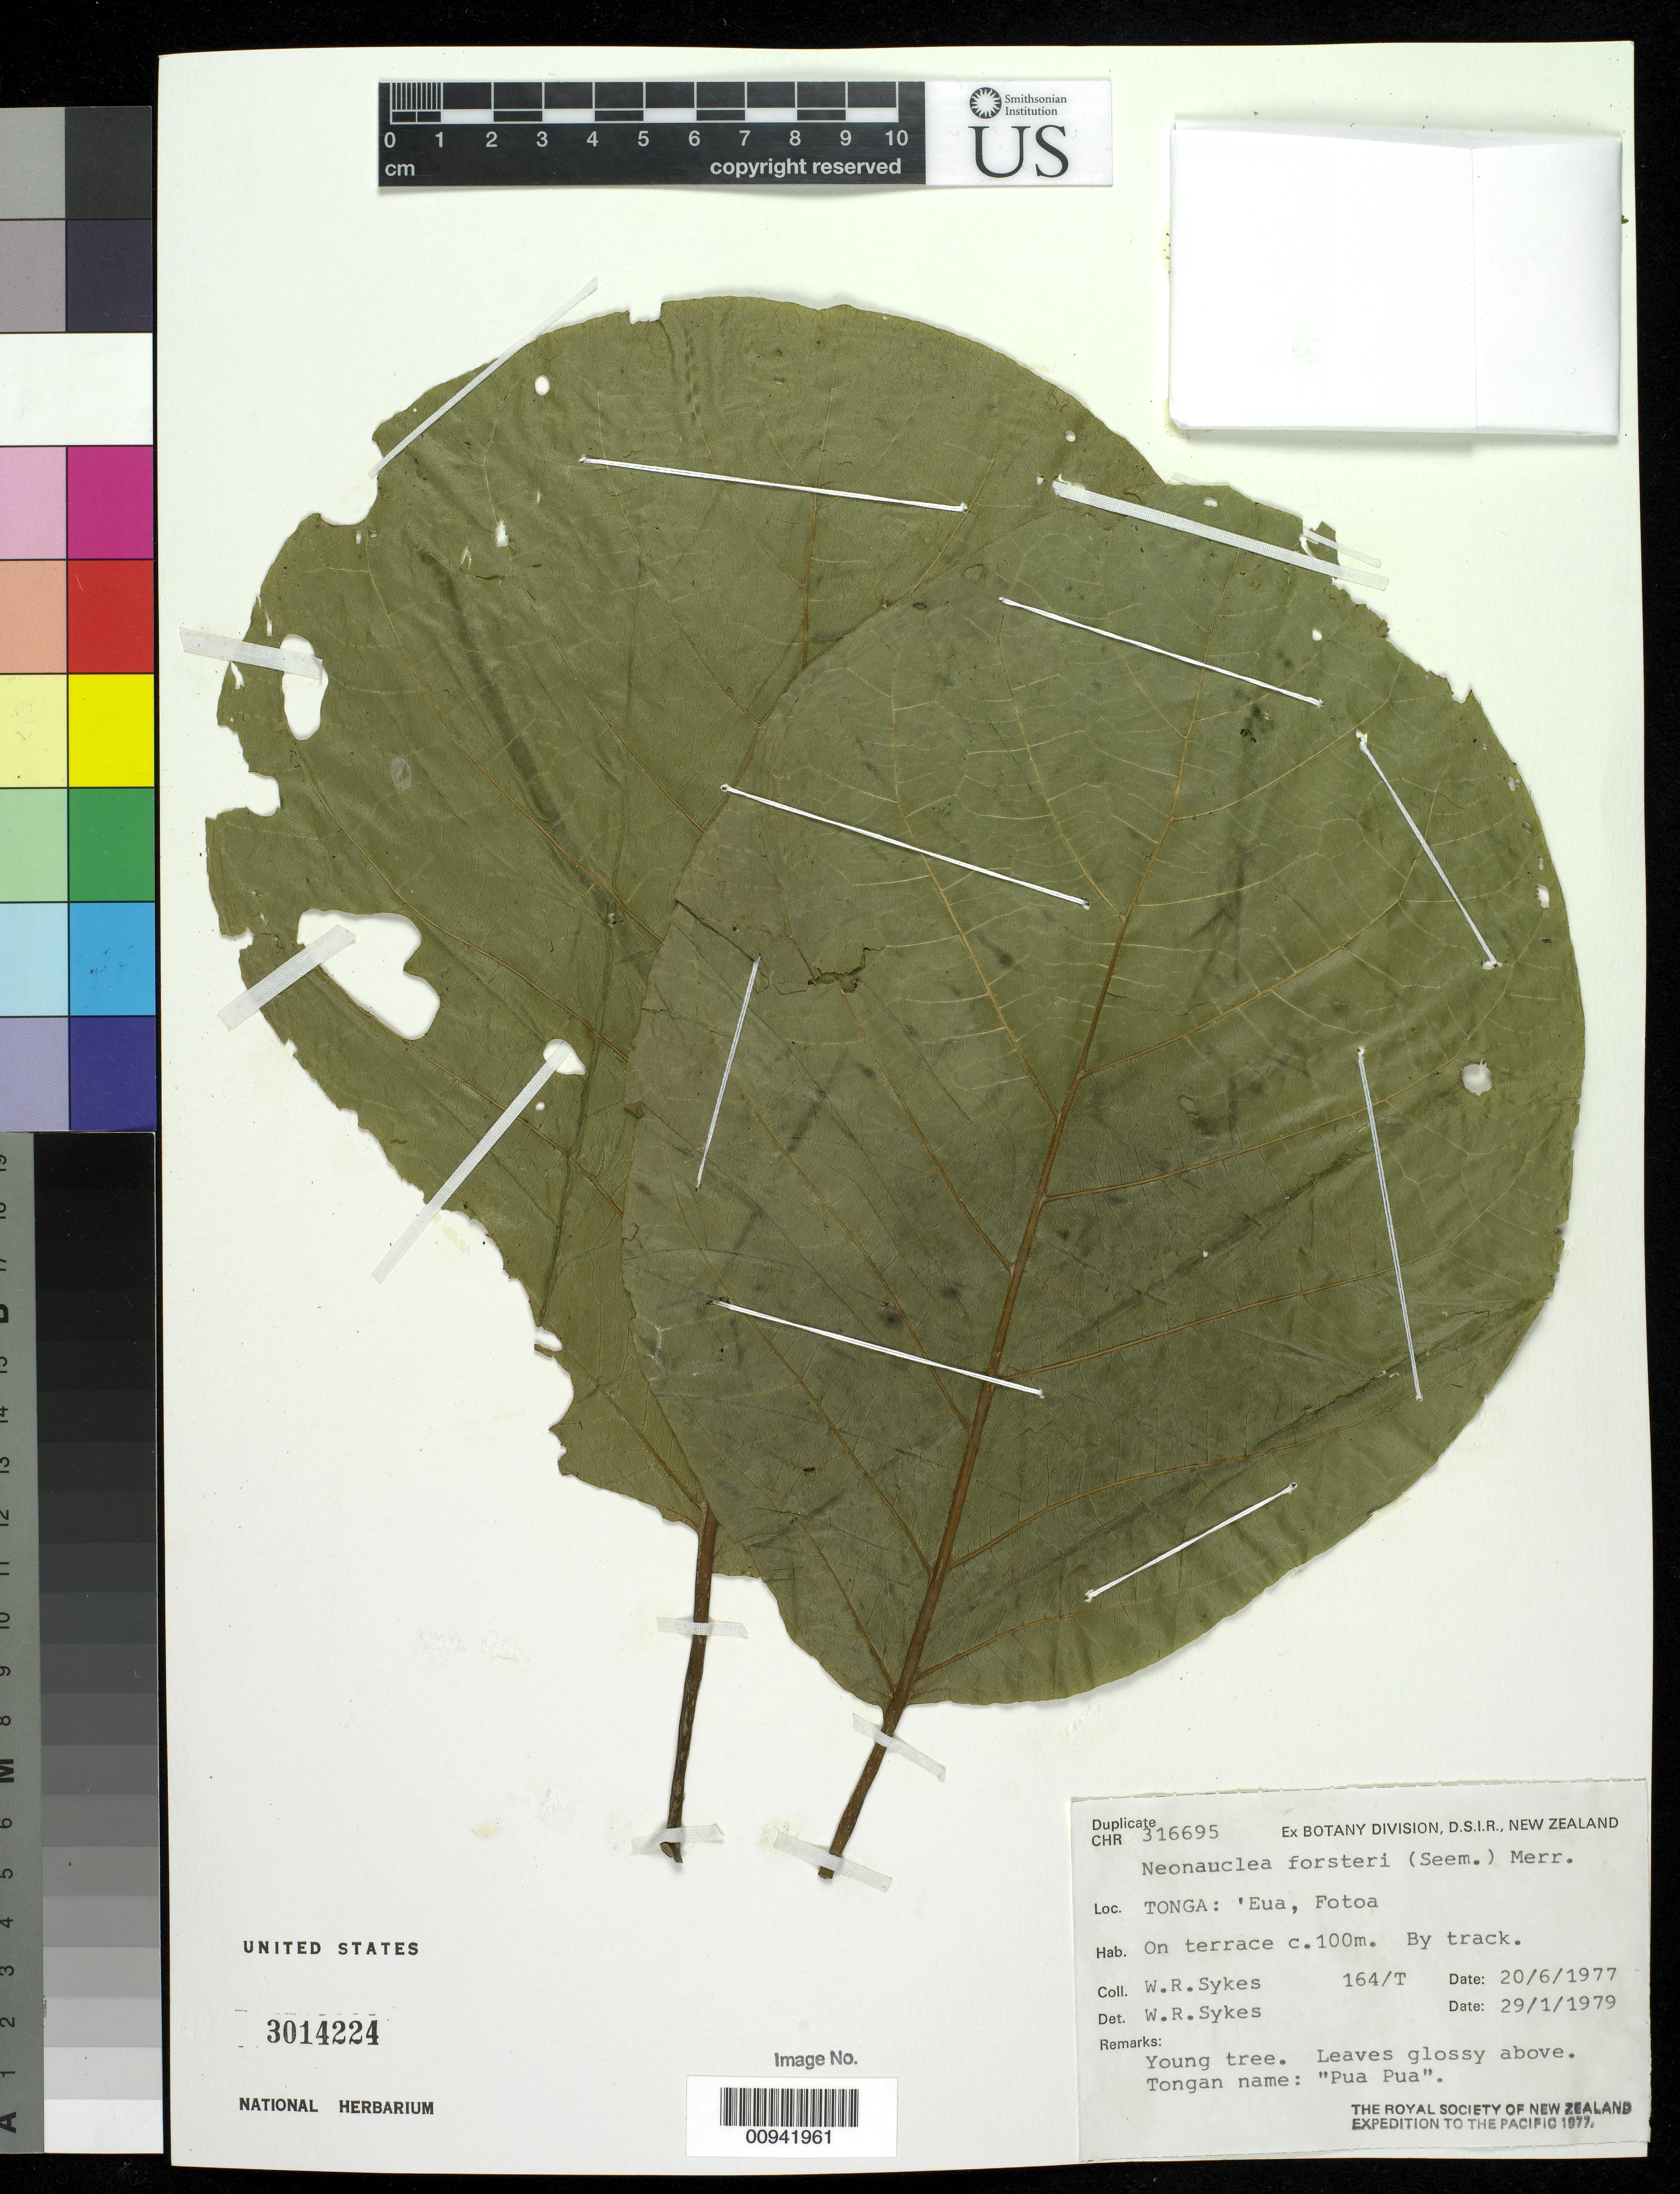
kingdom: Plantae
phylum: Tracheophyta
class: Magnoliopsida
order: Gentianales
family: Rubiaceae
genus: Neonauclea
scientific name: Neonauclea forsteri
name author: (Seem.) Merr.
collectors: W. R. Sykes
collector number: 164 T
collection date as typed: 20 Jun 1977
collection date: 1977-06-20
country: Tonga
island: Eua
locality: Fotoa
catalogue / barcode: US 3014224